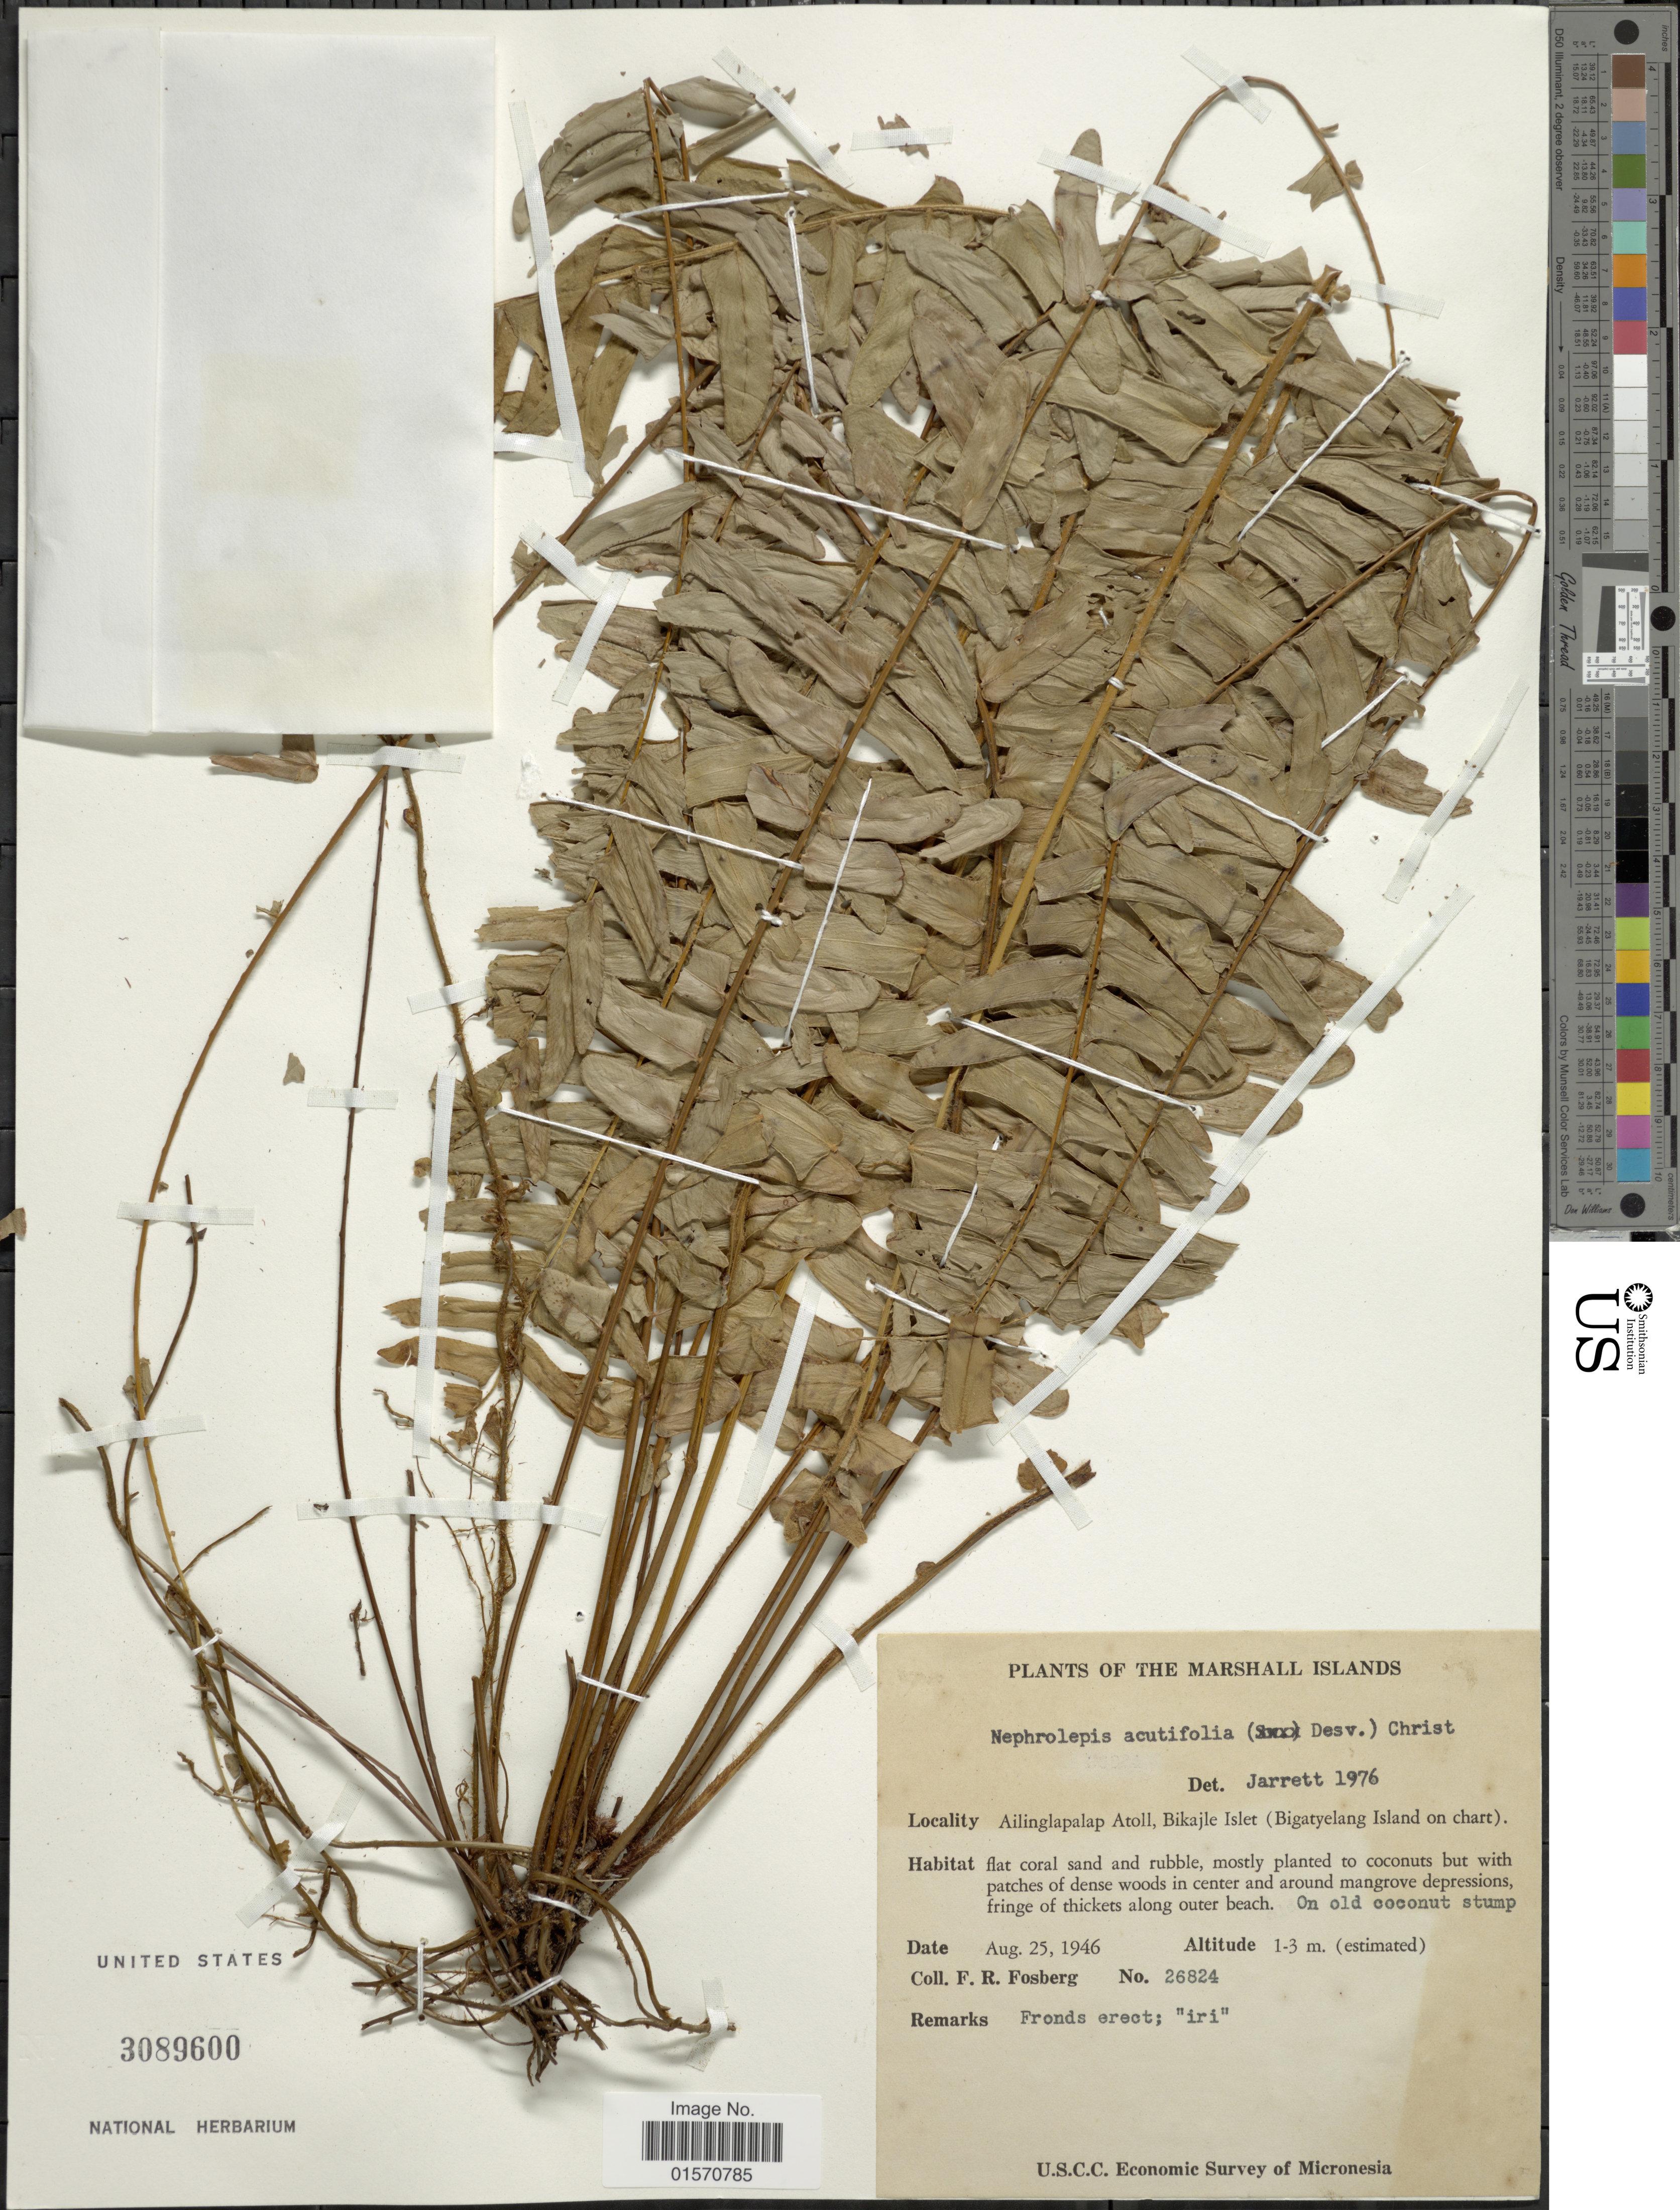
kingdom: Plantae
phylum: Tracheophyta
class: Polypodiopsida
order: Polypodiales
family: Nephrolepidaceae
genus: Nephrolepis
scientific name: Nephrolepis acutifolia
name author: (Desv.) Chr.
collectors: F. R. Fosberg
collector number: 26824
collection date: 1946-08-25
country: Marshall Islands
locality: Ailinglapalap Atoll, Bikajle Islet (Bigatyelang Island on chart)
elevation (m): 1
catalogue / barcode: US 3089600